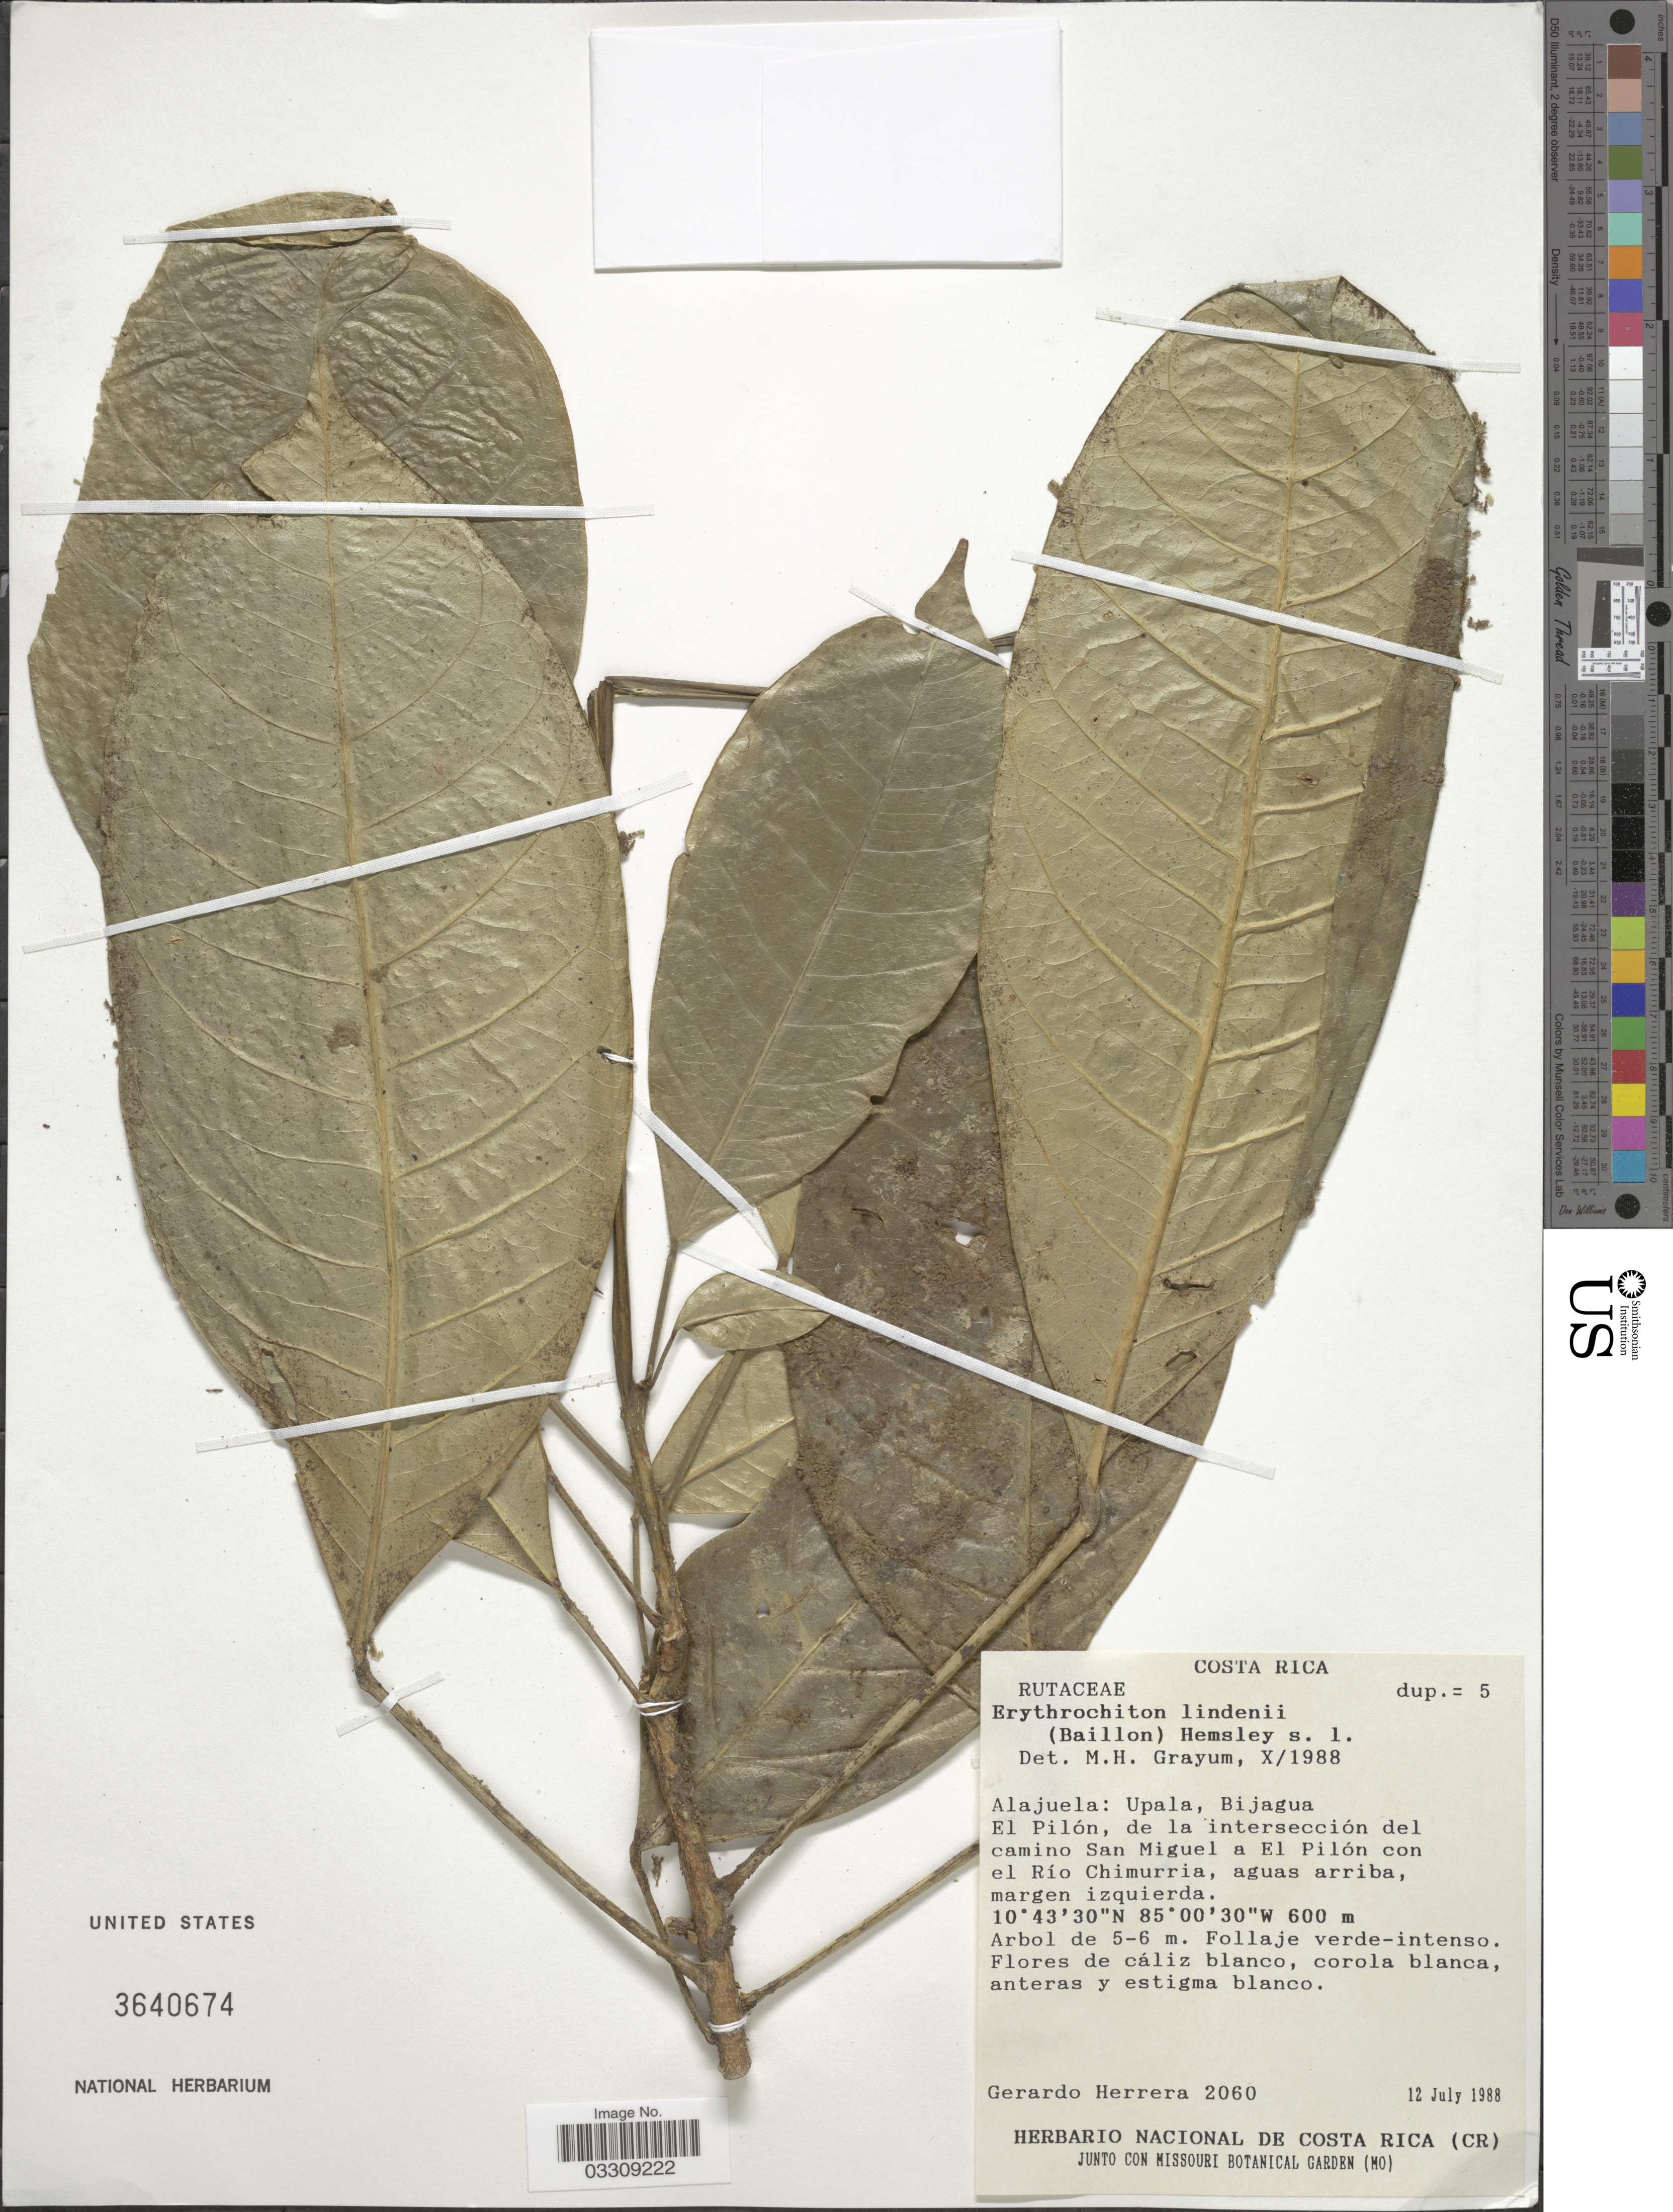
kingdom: Plantae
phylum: Tracheophyta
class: Magnoliopsida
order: Sapindales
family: Rutaceae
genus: Toxosiphon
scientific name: Toxosiphon lindenii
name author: (Planch.) Baill.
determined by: Londoño-Echeverri, Y.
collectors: G. Herrera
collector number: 2060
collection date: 1988-07-12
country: Costa Rica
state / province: Alajuela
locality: Upala, Bijagua. El Pilón, de la intersección del camino San Miguel a El Pilón con el Río Chimurria.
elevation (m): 600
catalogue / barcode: US 3640674